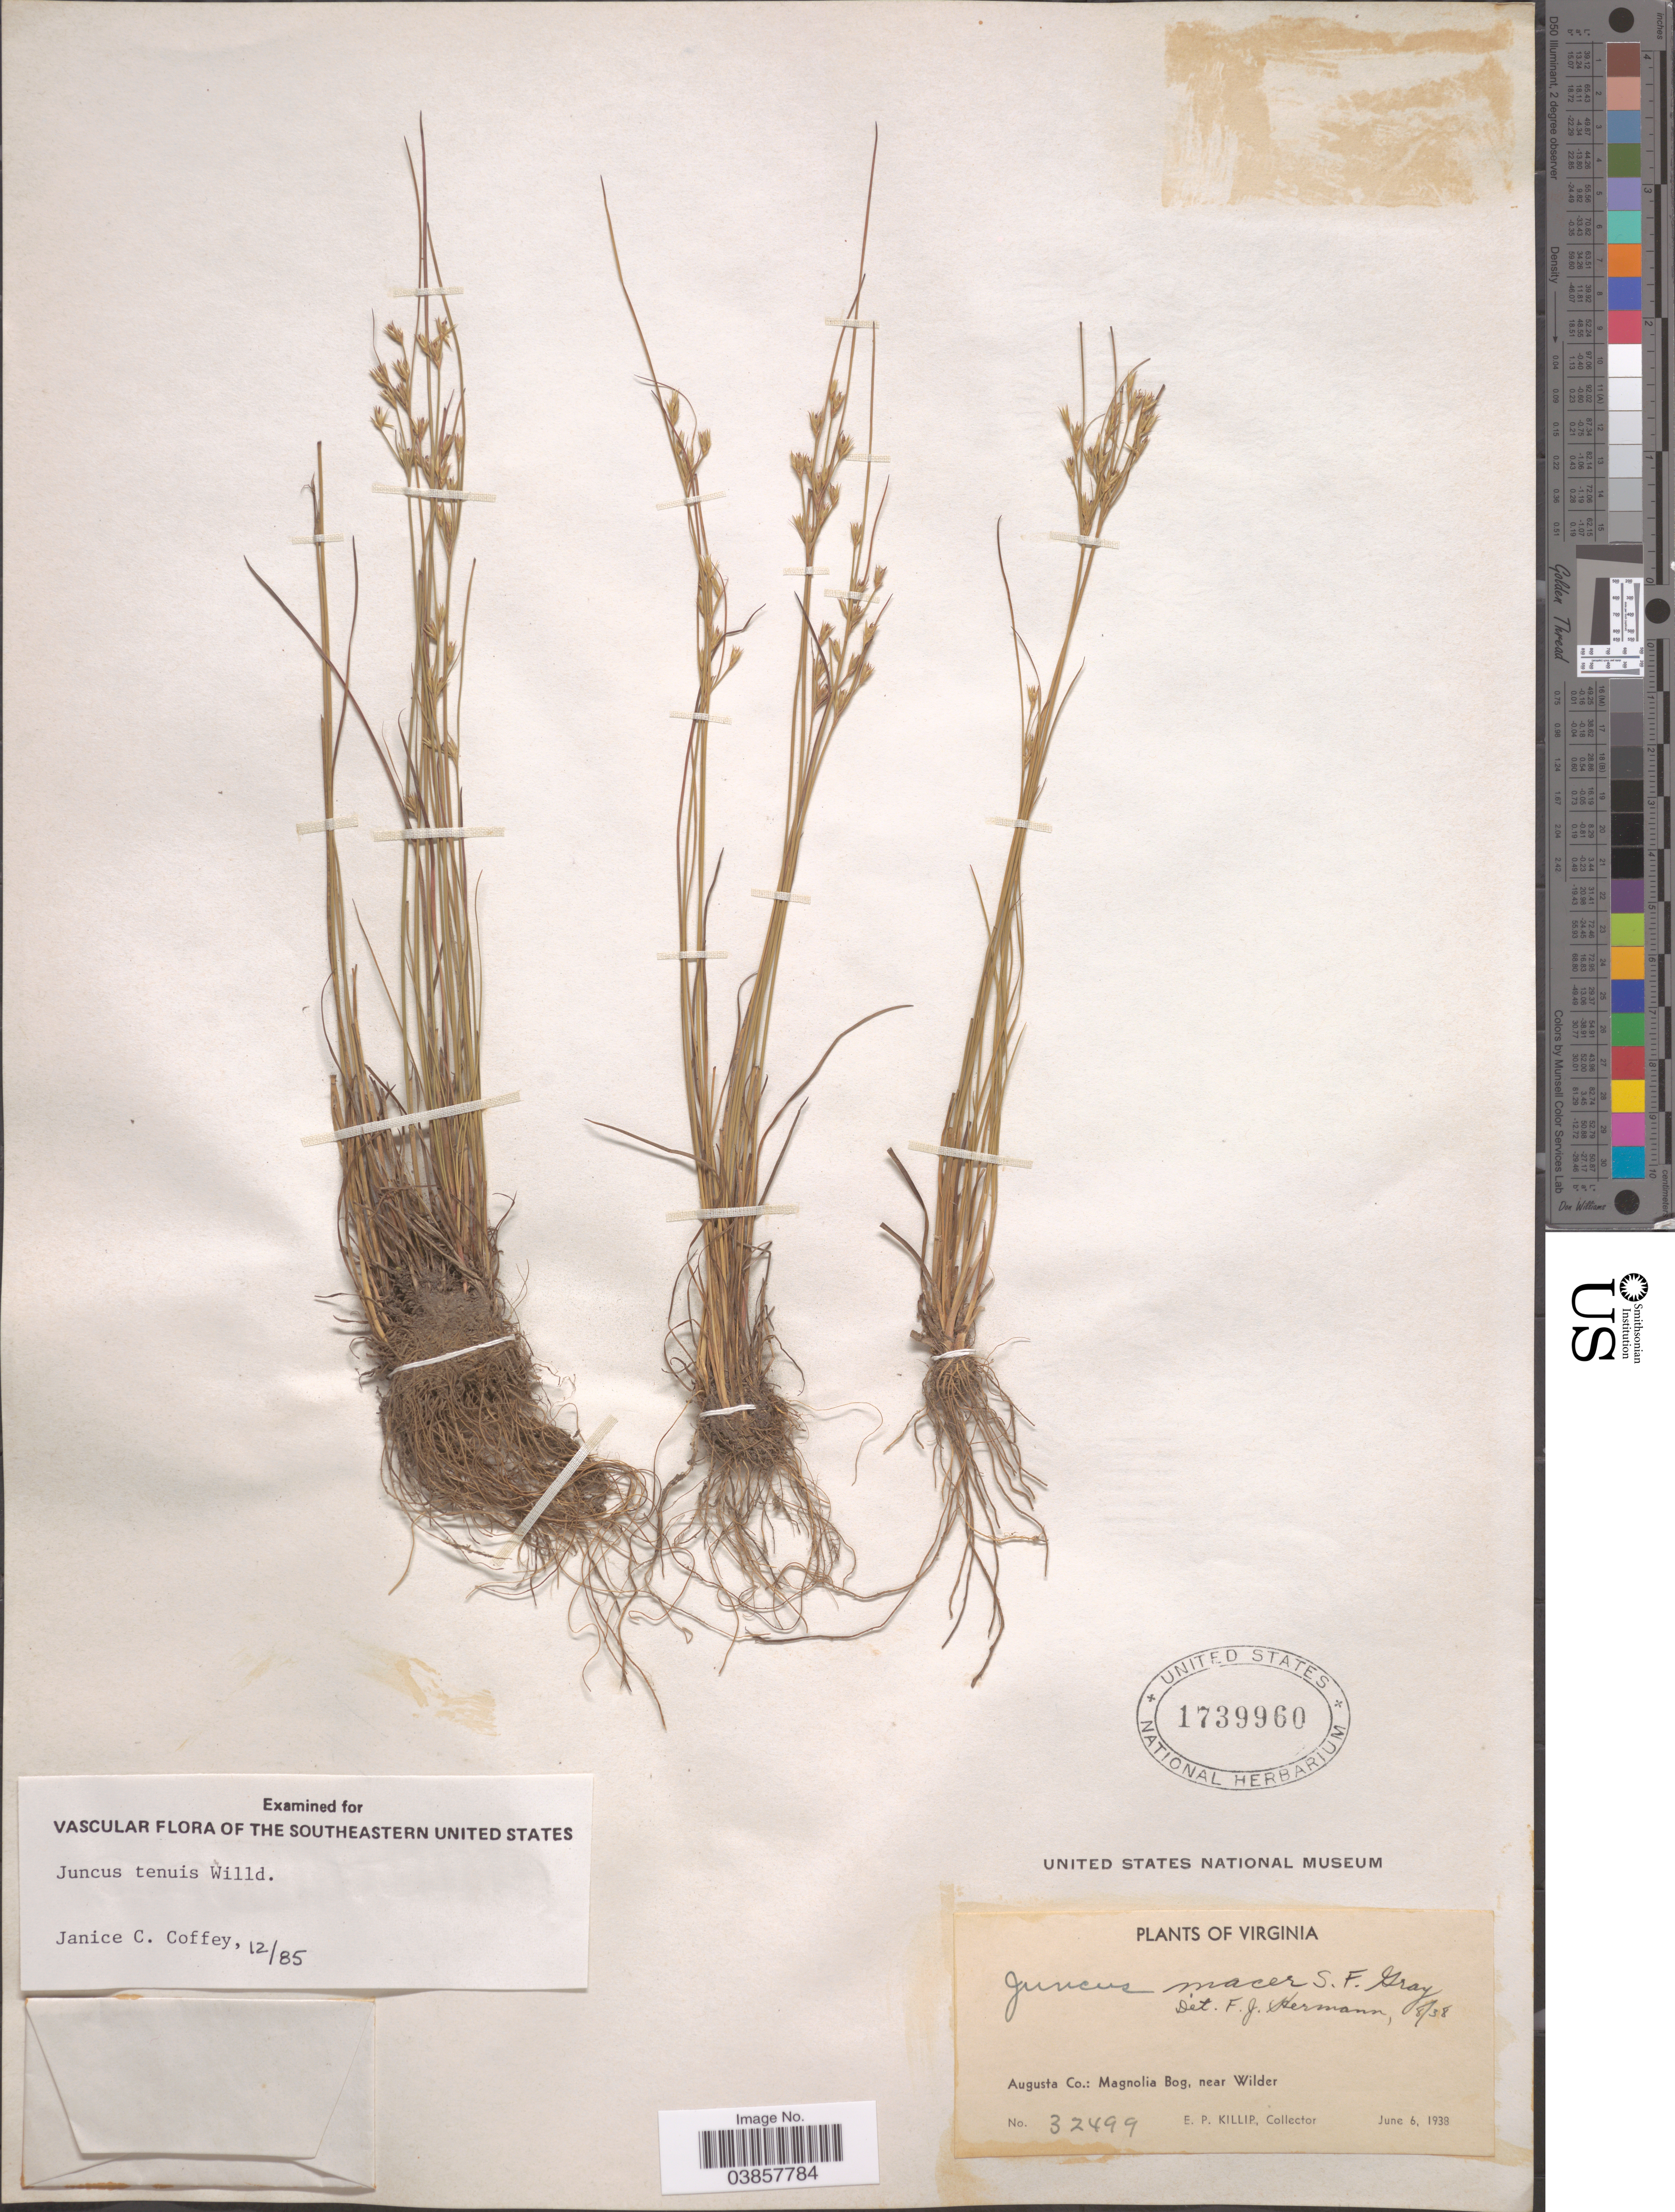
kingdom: Plantae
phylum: Tracheophyta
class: Liliopsida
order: Poales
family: Juncaceae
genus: Juncus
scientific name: Juncus tenuis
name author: Willd.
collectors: E. P. Killip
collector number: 32499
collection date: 1938-06-06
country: United States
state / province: Virginia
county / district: Augusta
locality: Augusta Co.: Magnolia Bog, near Wilder.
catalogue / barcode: US 1739960